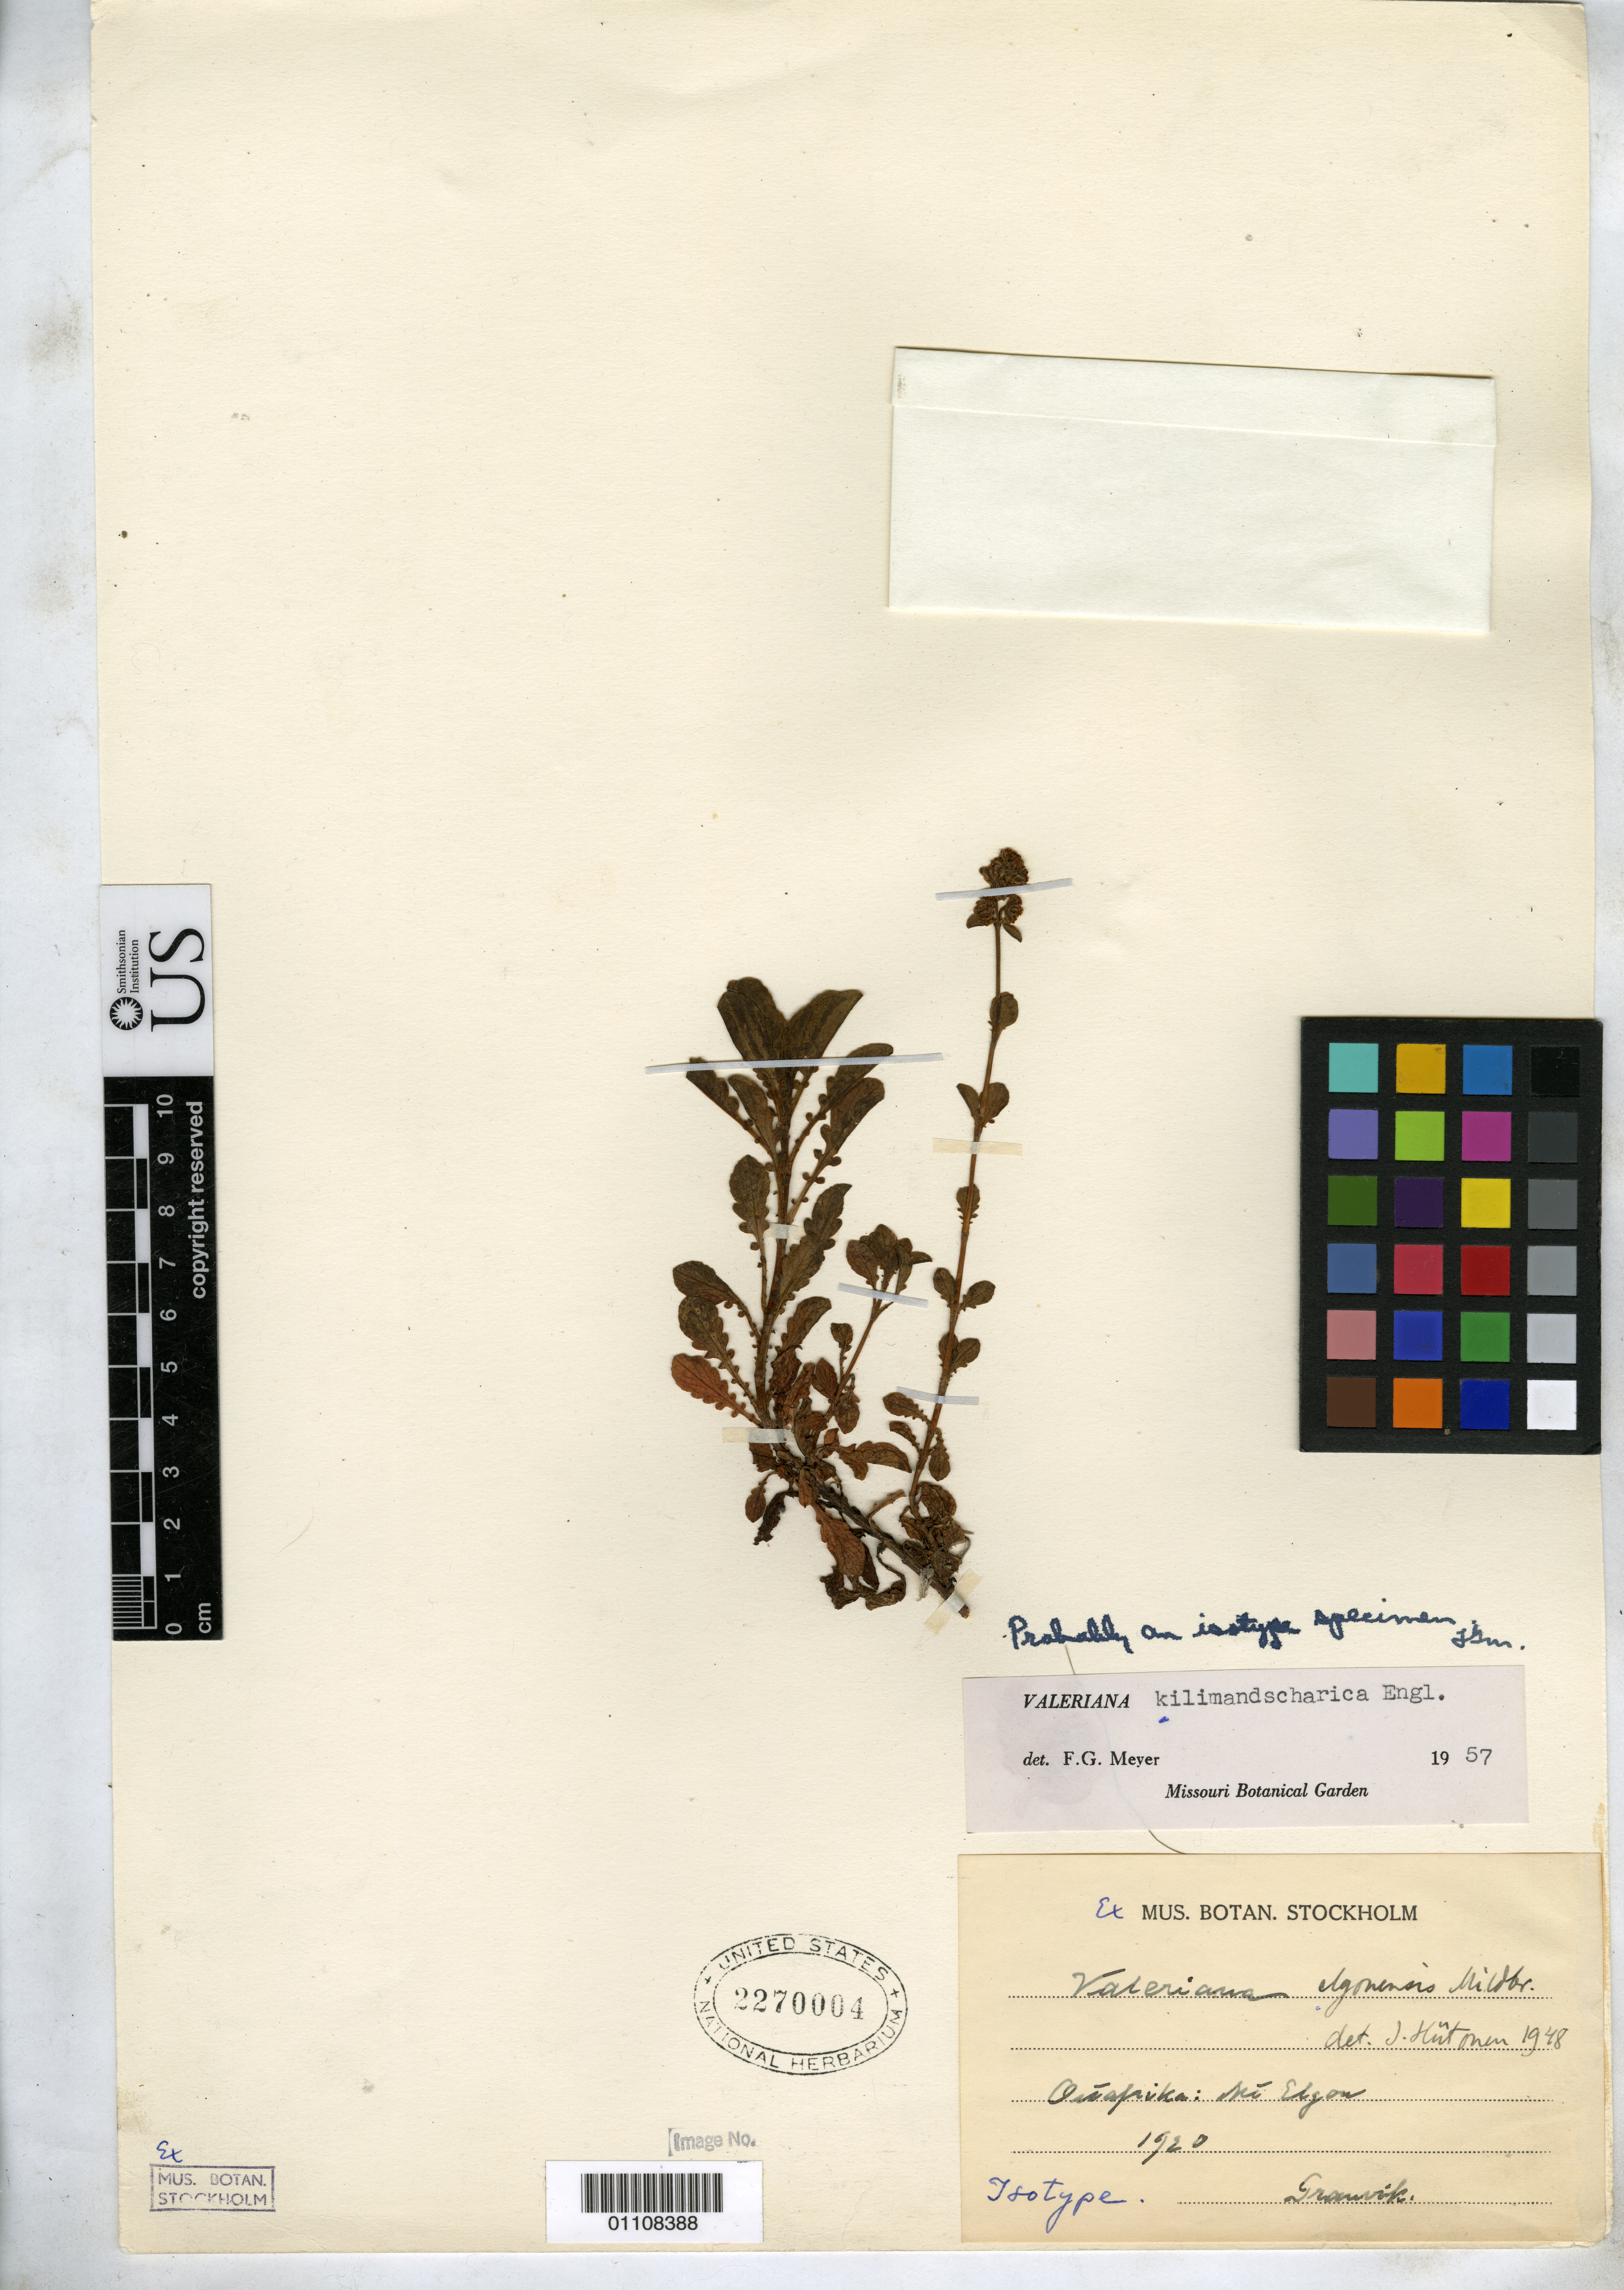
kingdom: Plantae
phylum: Tracheophyta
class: Magnoliopsida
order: Dipsacales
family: Caprifoliaceae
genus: Valeriana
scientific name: Valeriana elgonensis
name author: Mildbr.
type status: Isotype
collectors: H. Granvik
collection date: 1920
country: Uganda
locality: Mount Elgon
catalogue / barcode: US 2270004